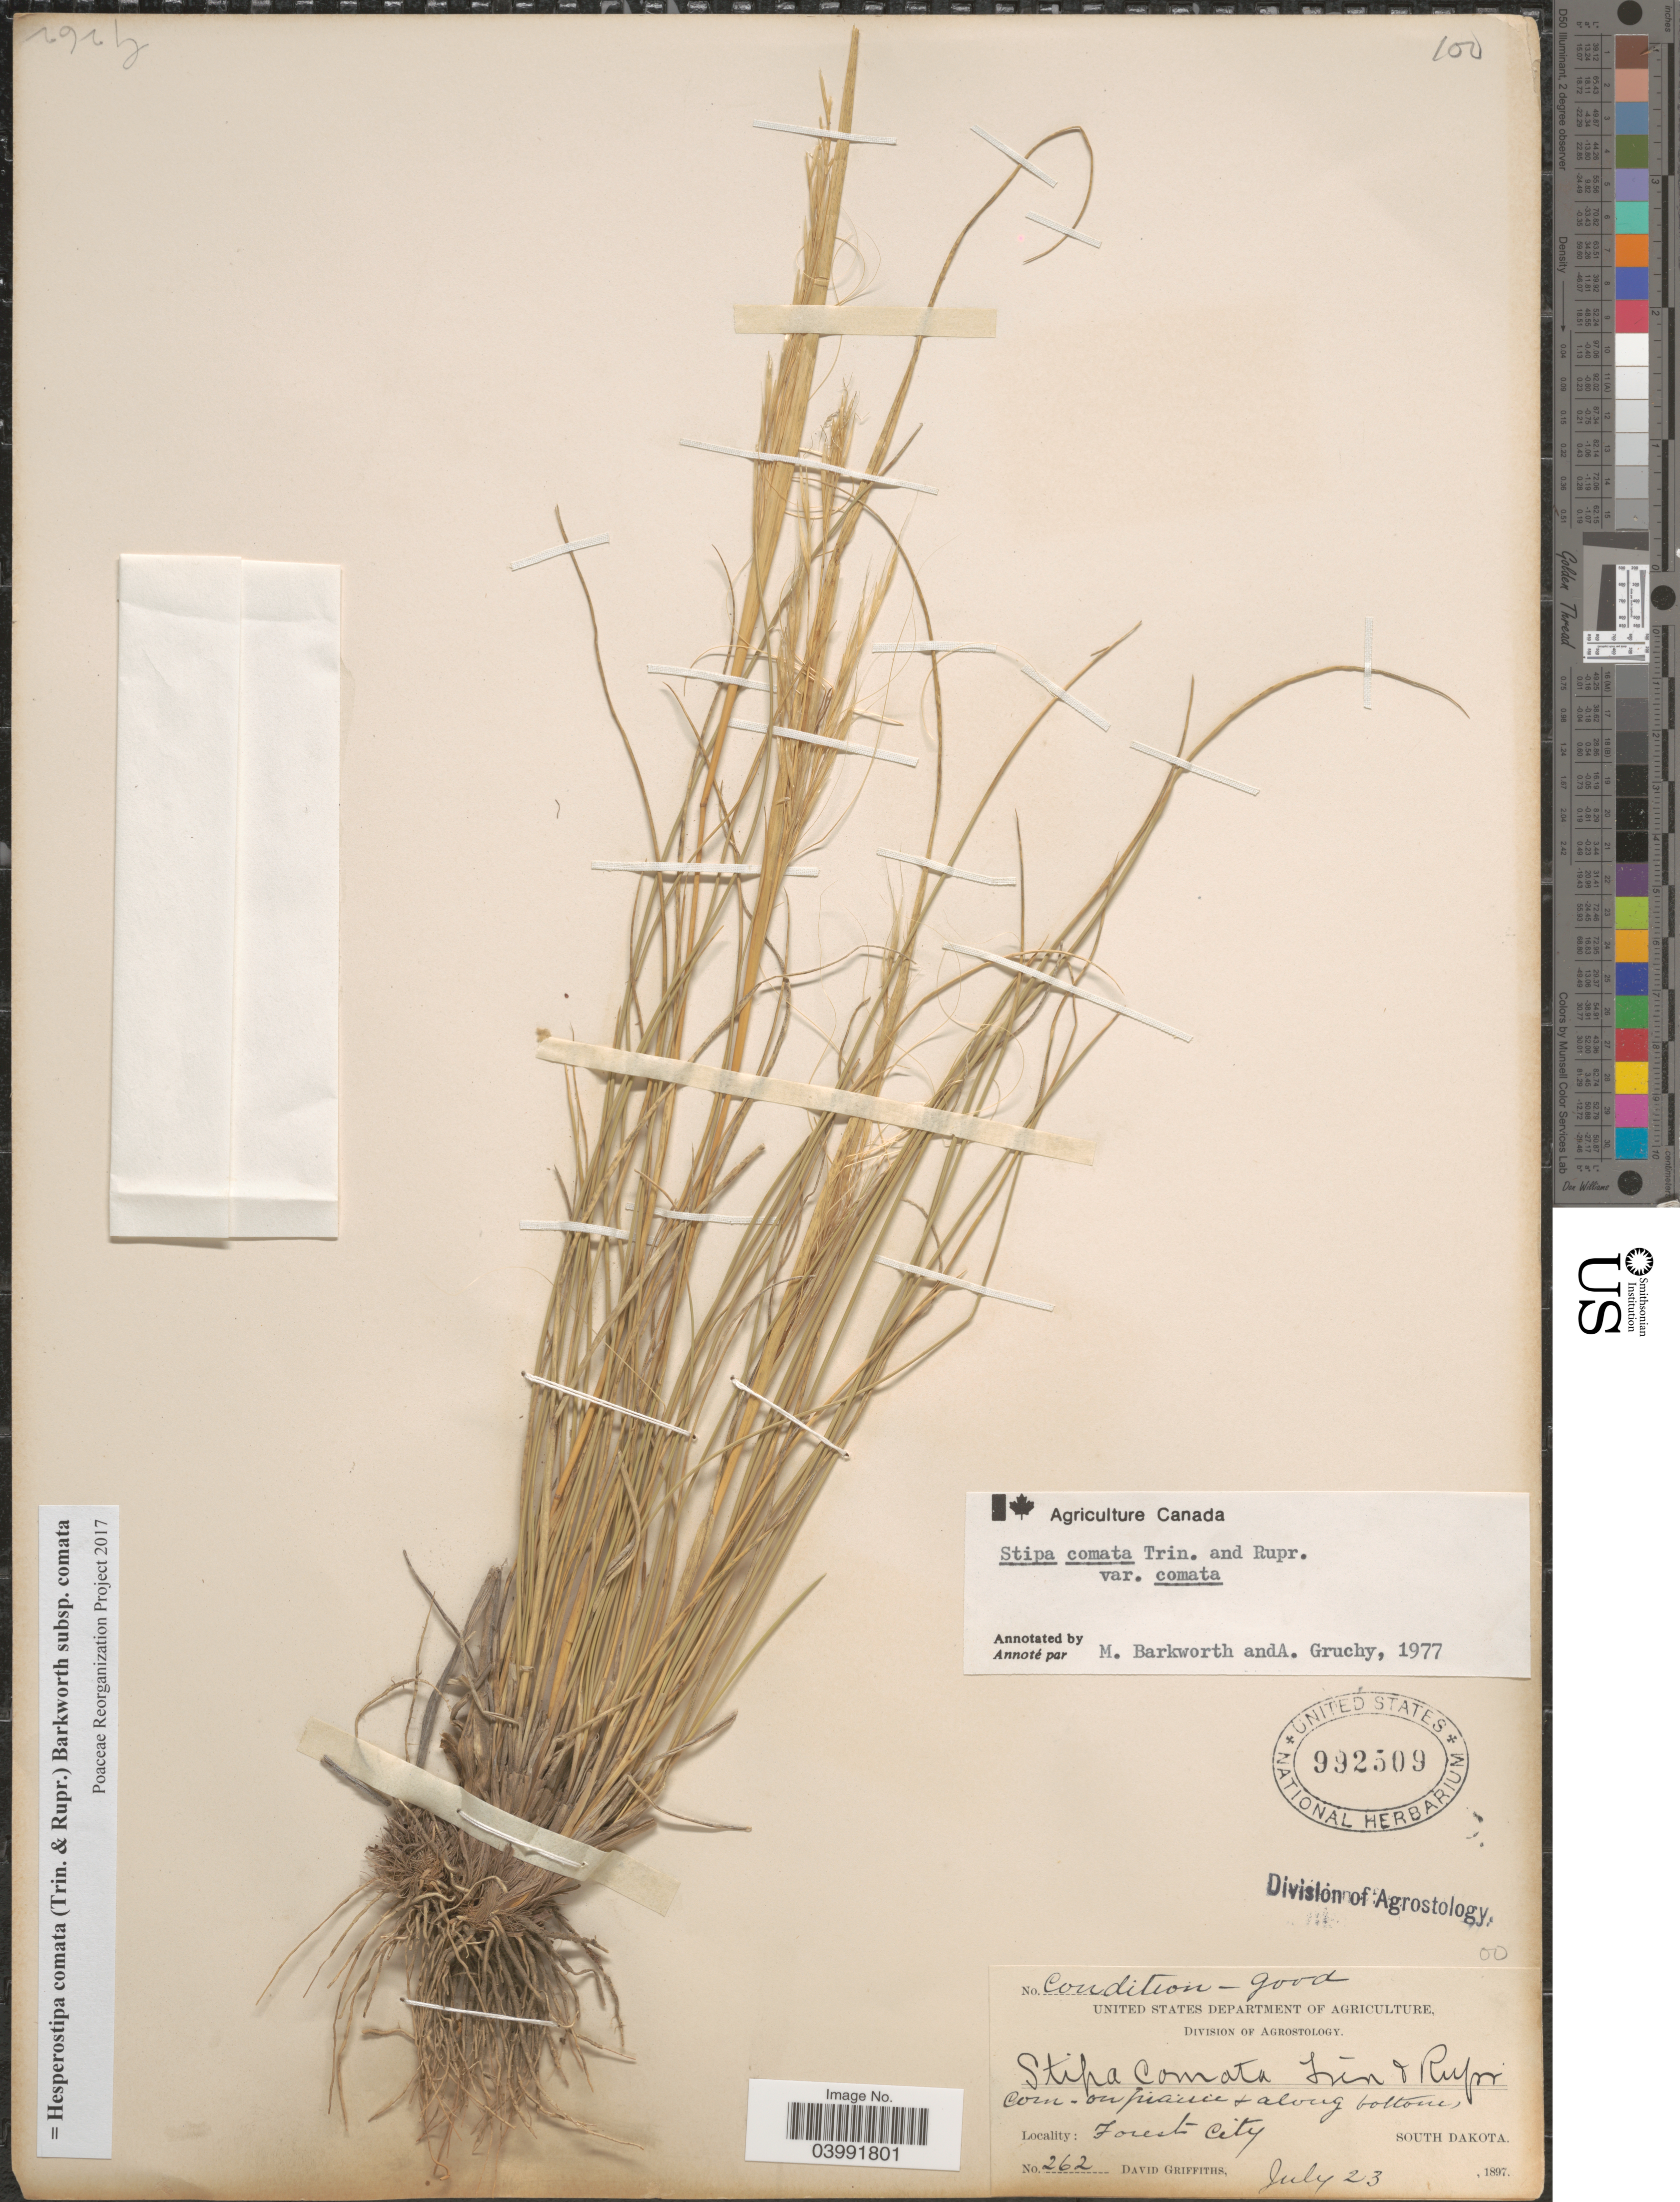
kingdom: Plantae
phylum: Tracheophyta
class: Liliopsida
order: Poales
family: Poaceae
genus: Hesperostipa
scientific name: Hesperostipa comata subsp. comata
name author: (Trin. & Rupr.) Barkworth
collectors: D. Griffiths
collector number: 262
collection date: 1897-07-23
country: United States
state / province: South Dakota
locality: Corn - on prairie & along bottom, Forest City.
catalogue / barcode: US 992509